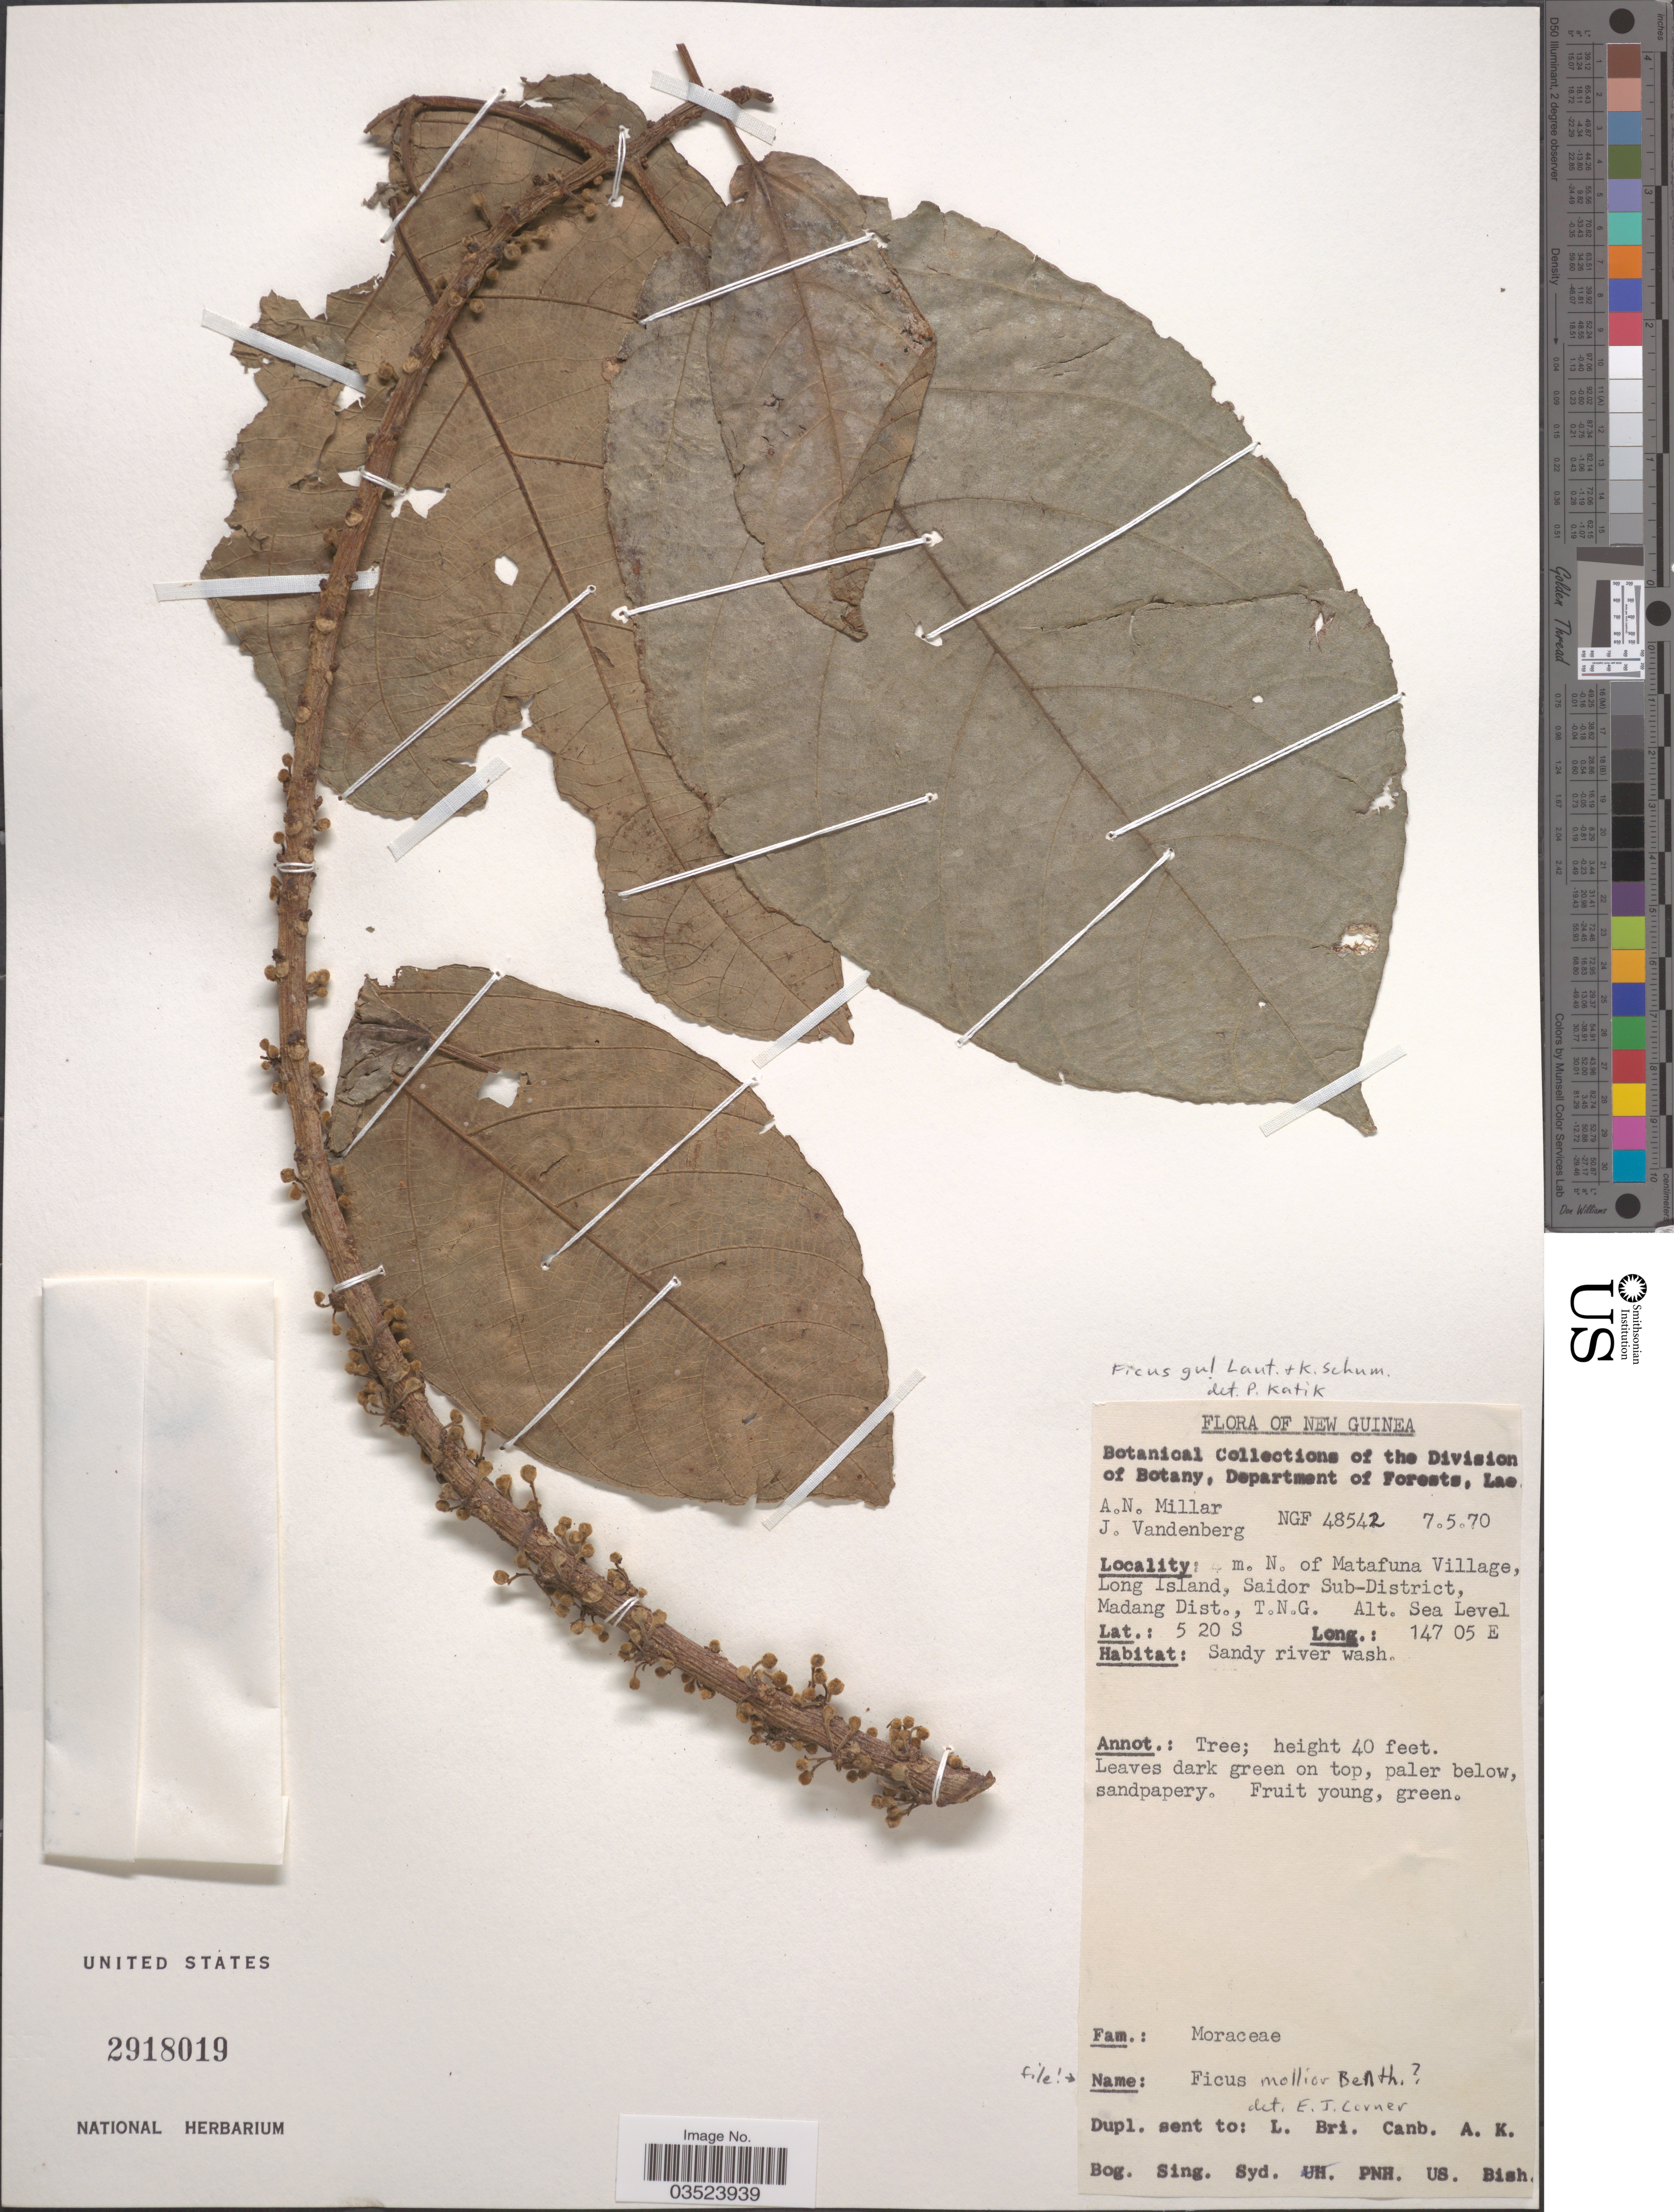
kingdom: Plantae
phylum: Tracheophyta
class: Magnoliopsida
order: Rosales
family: Moraceae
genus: Ficus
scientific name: Ficus mollior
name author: F. Muell. ex Benth.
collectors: A. Millar & J. Vandenberg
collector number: NGF48542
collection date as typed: Transcribed d/m/y: 7/5/70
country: Papua New Guinea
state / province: Madang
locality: New Guinea. 4 m. N. of Matafuna Village, Long Island, Saidor Sub-District, Madang Dist., T.N.G.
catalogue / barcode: US 2918019